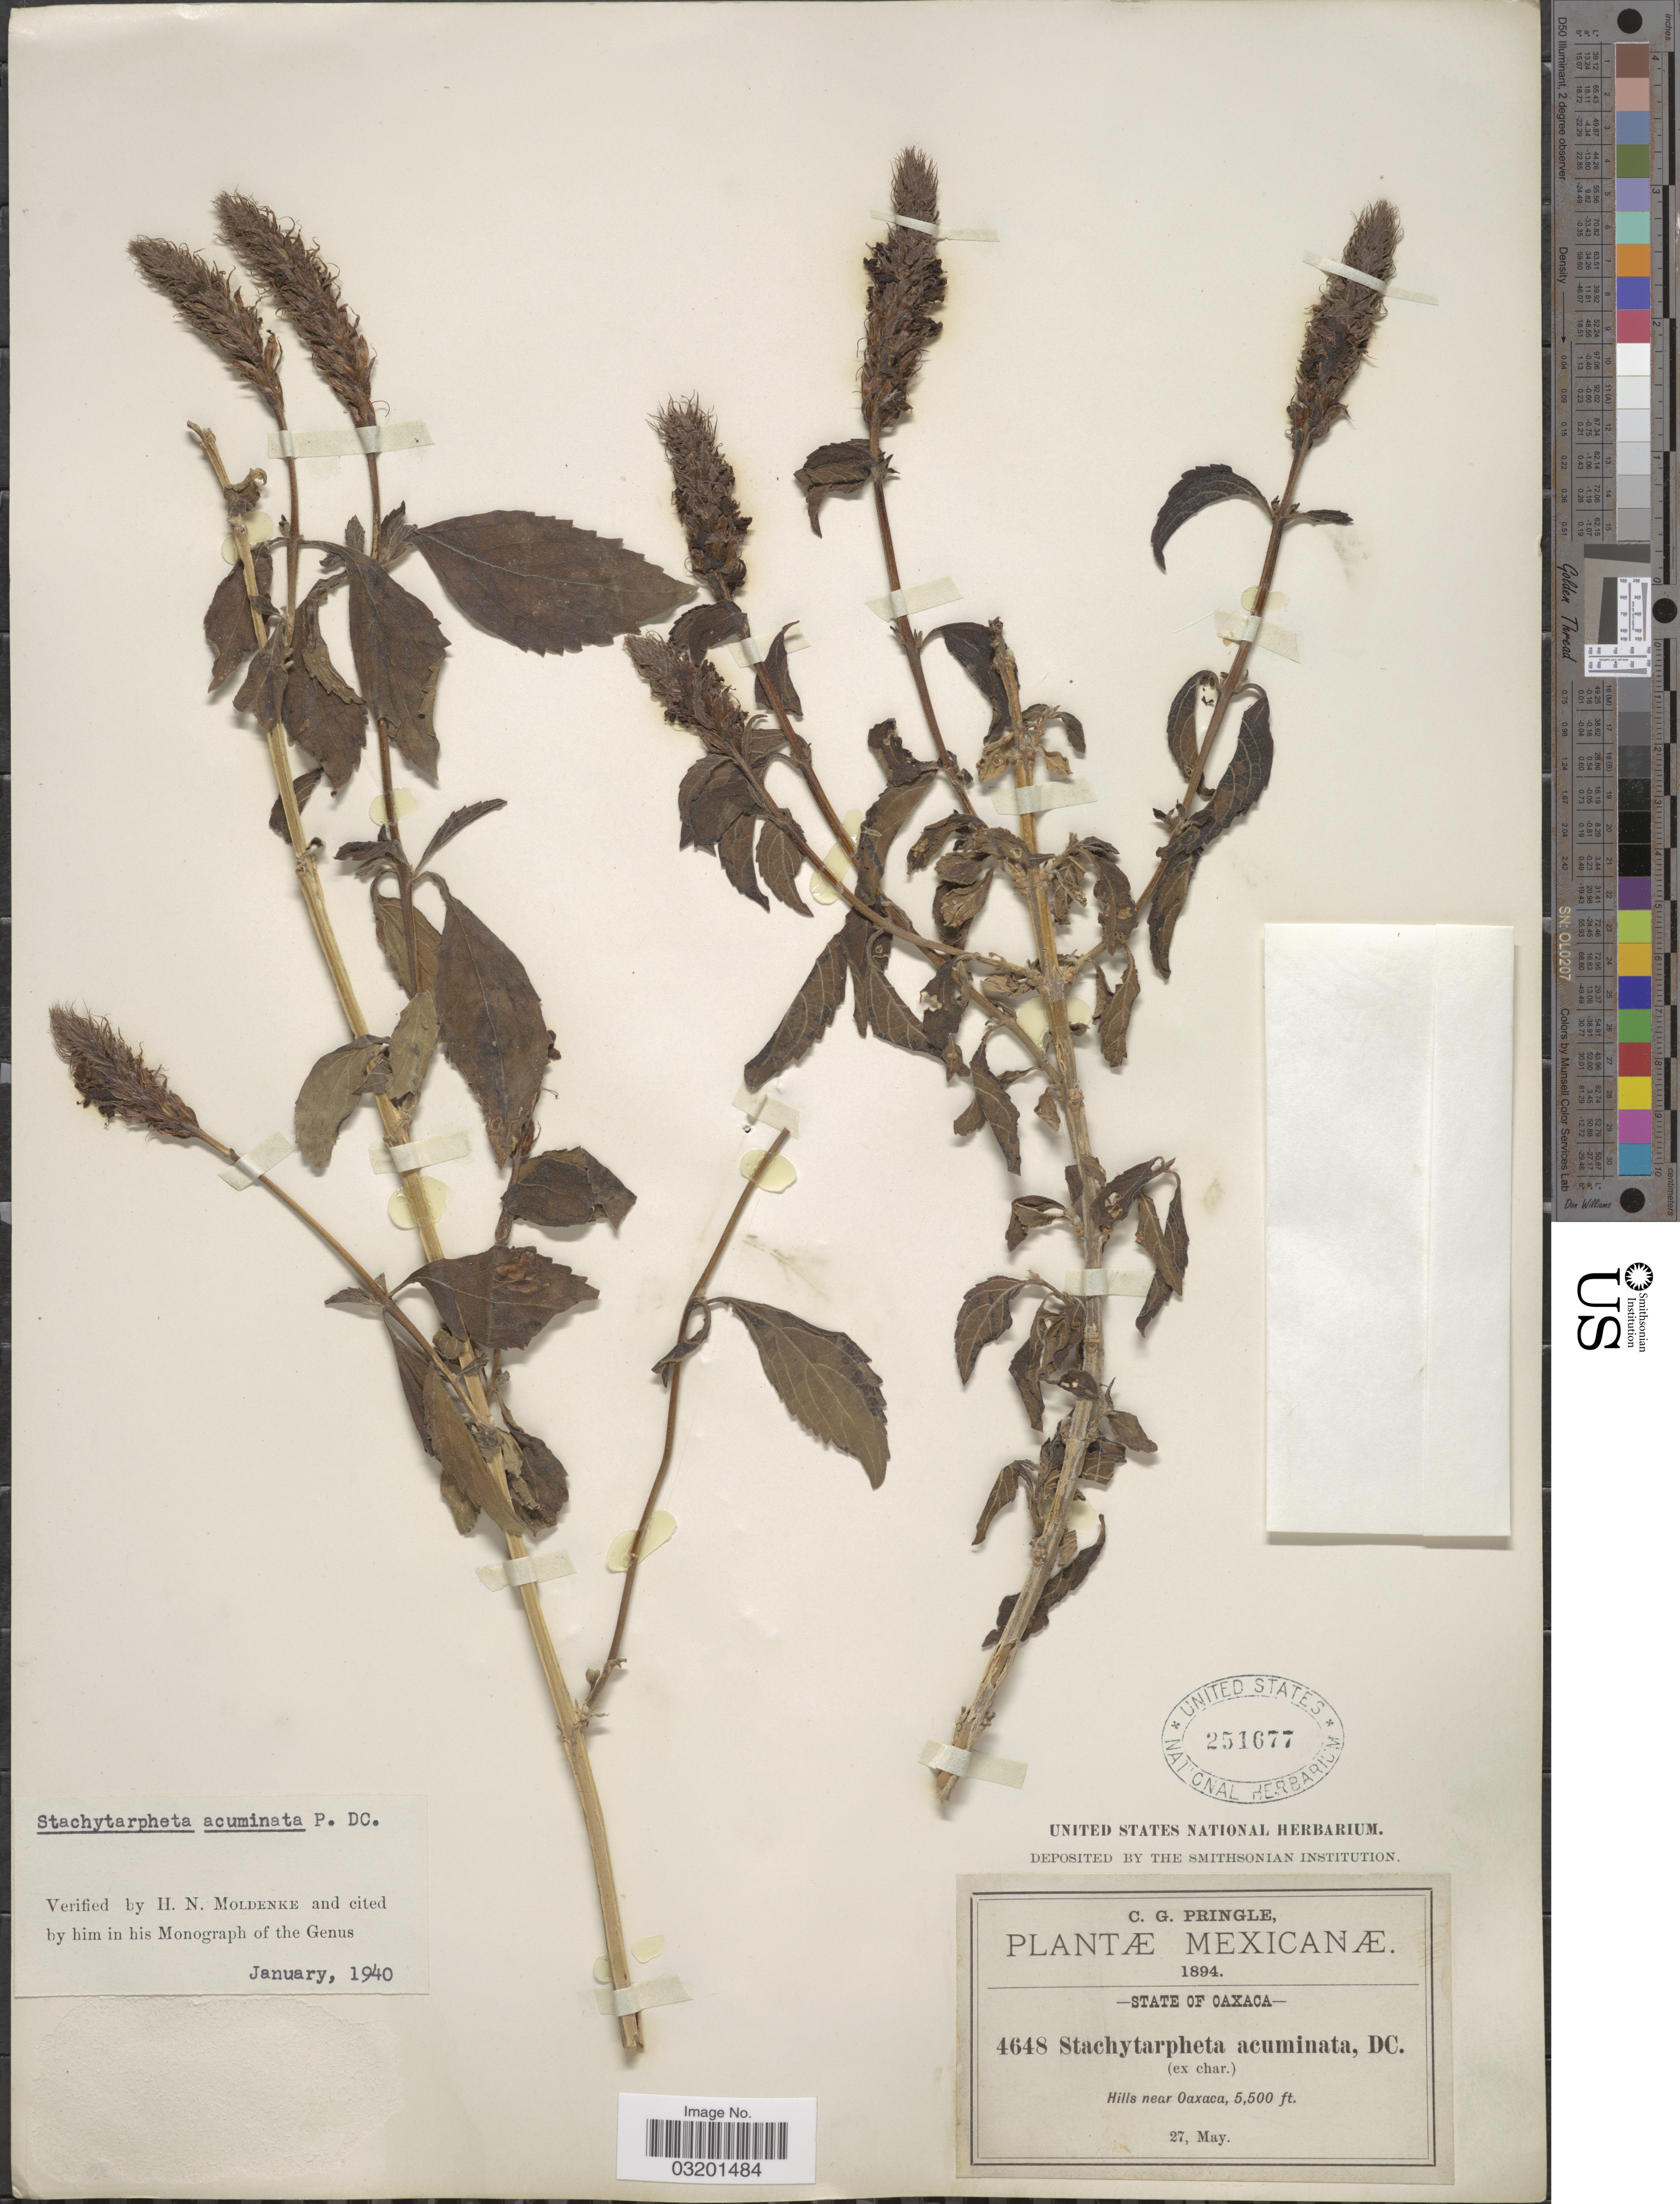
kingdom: Plantae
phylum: Tracheophyta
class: Magnoliopsida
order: Lamiales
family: Verbenaceae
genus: Stachytarpheta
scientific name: Stachytarpheta acuminata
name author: DC. ex Schauer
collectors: C. G. Pringle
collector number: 4648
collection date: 1894-05-27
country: Mexico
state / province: Oaxaca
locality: Hills near Oaxaca.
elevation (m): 1676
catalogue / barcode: US 251677